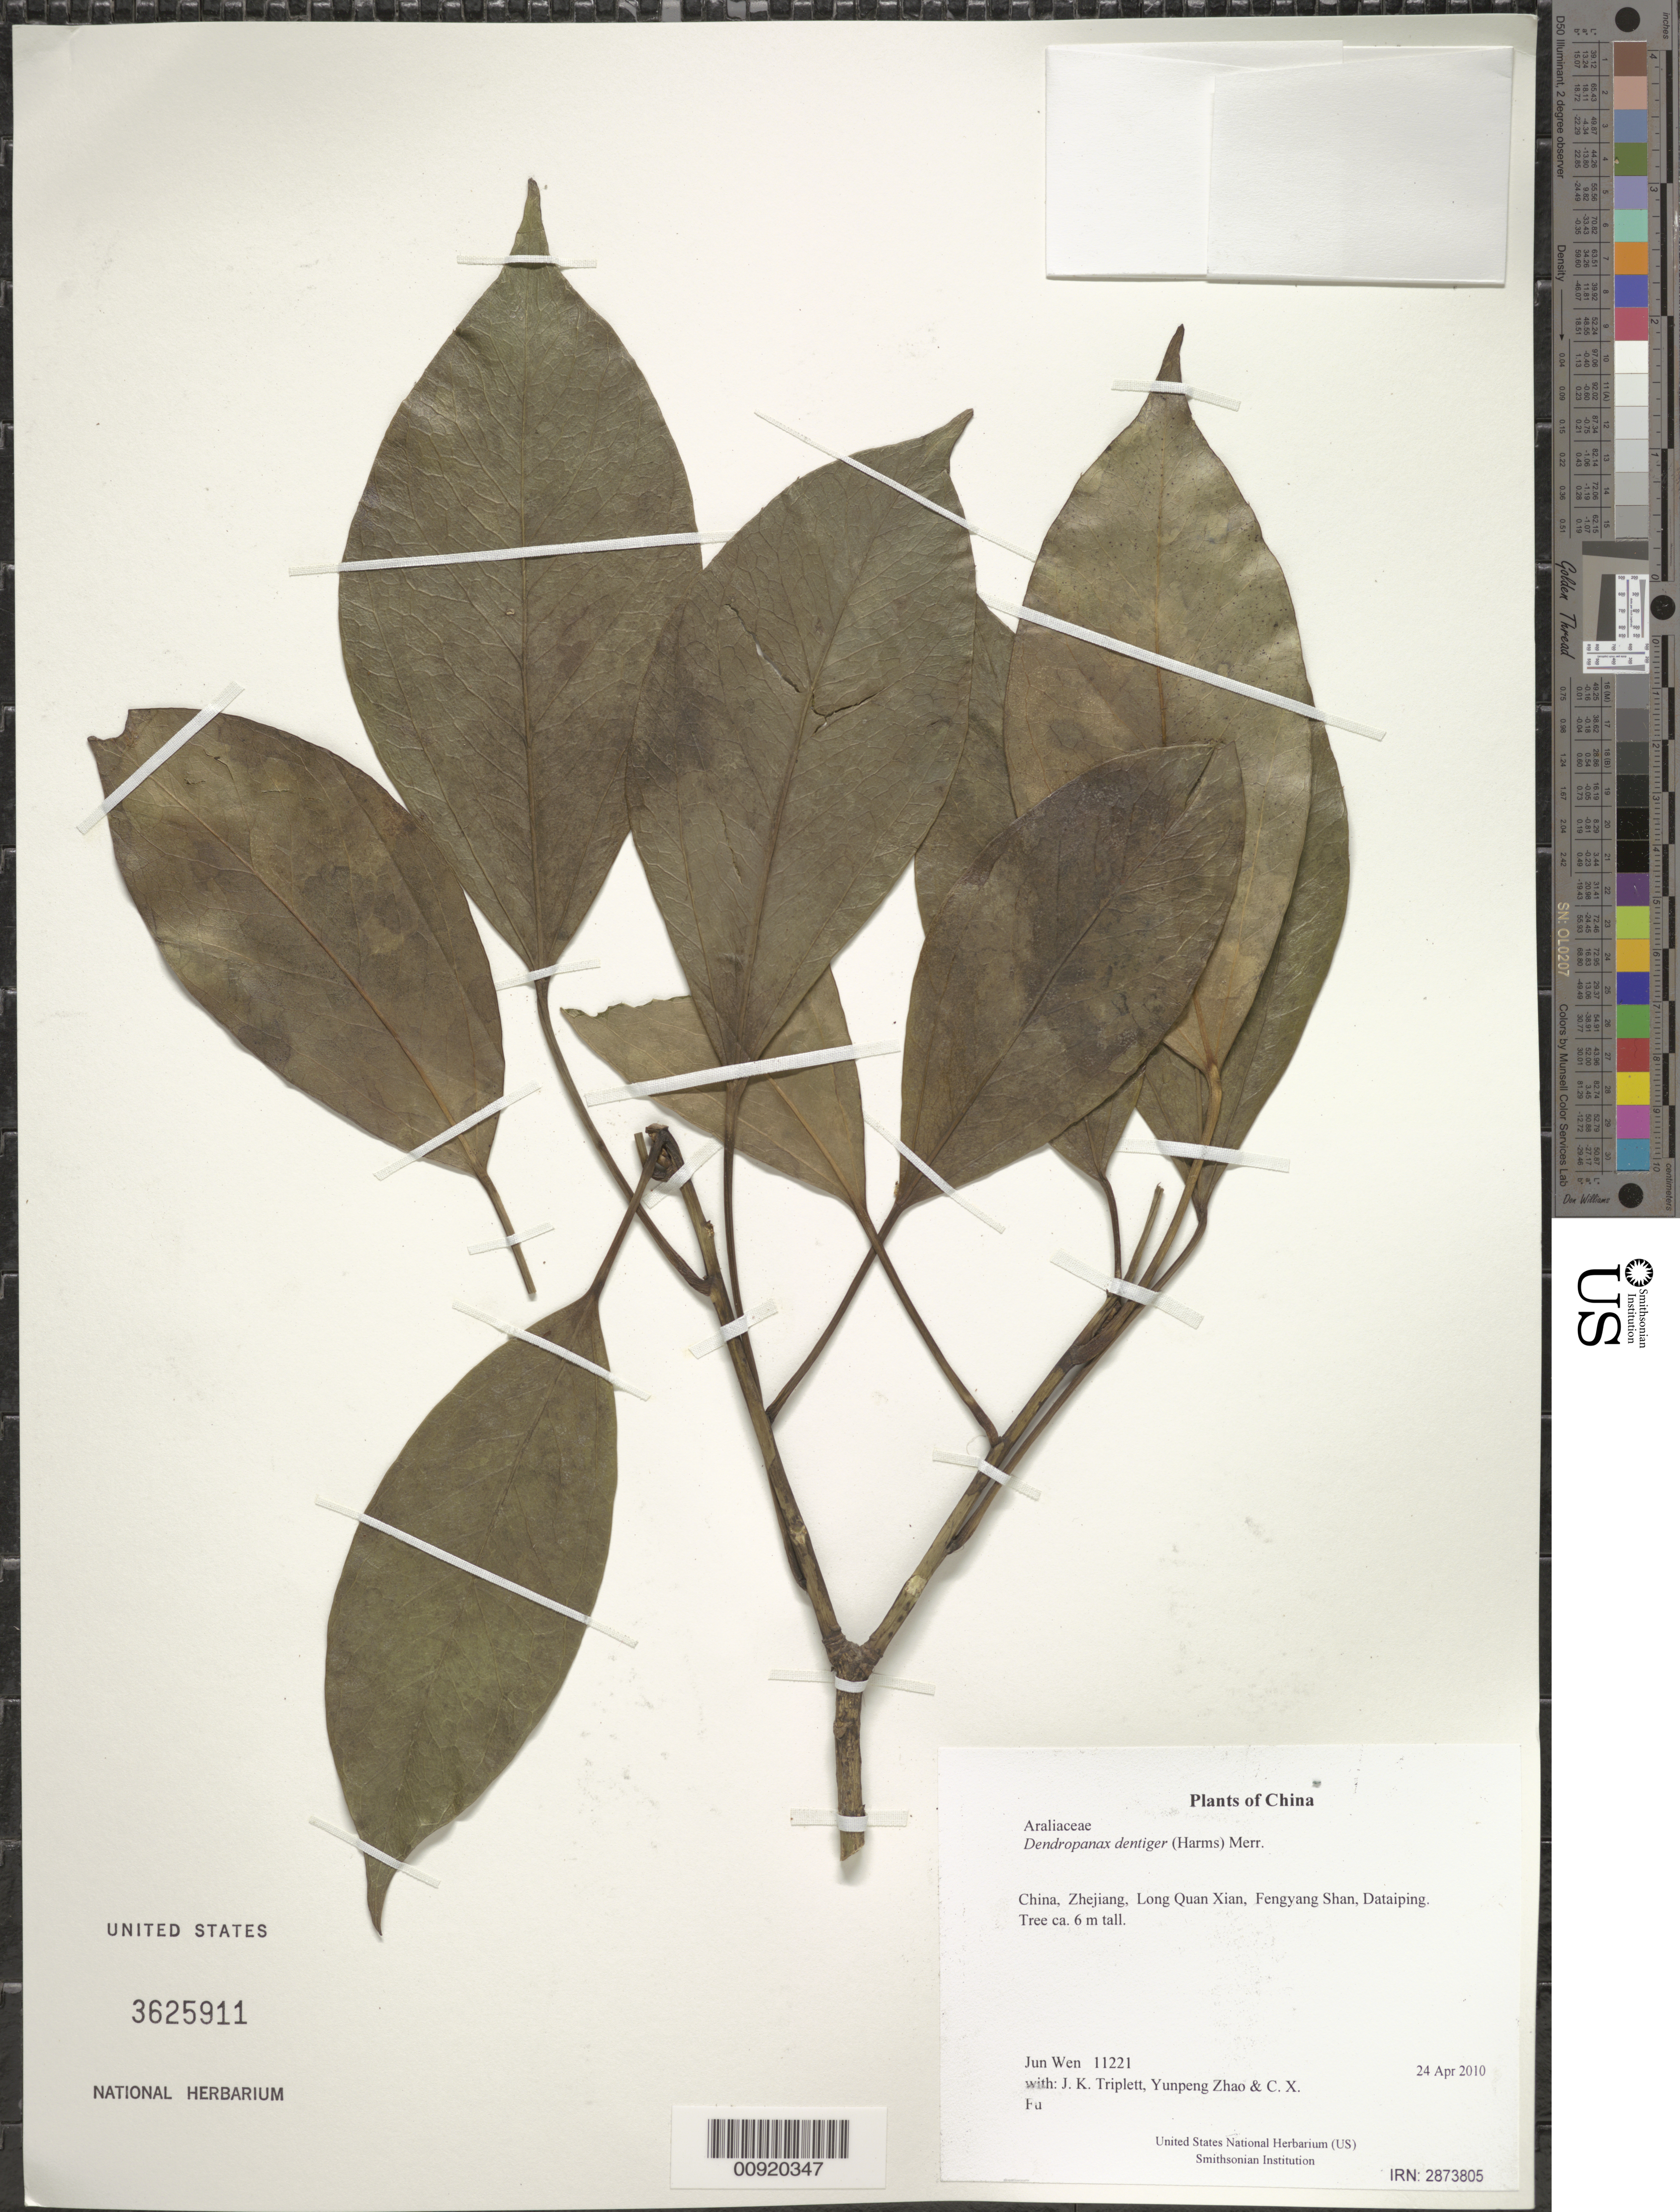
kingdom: Plantae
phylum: Tracheophyta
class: Magnoliopsida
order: Apiales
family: Araliaceae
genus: Dendropanax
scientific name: Dendropanax dentigerus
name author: (Harms) Merr.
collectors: J. Wen, J. K. Triplett, Yunpeng Zhao & C. X. Fu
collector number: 11221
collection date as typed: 24 Apr 2010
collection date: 2010-04-24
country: China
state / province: Zhejiang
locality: Long Quan Xian, Fengyang Shan, Dataiping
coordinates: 27 54 52.33 N, 119 10 12.54 E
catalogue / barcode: US 3625911